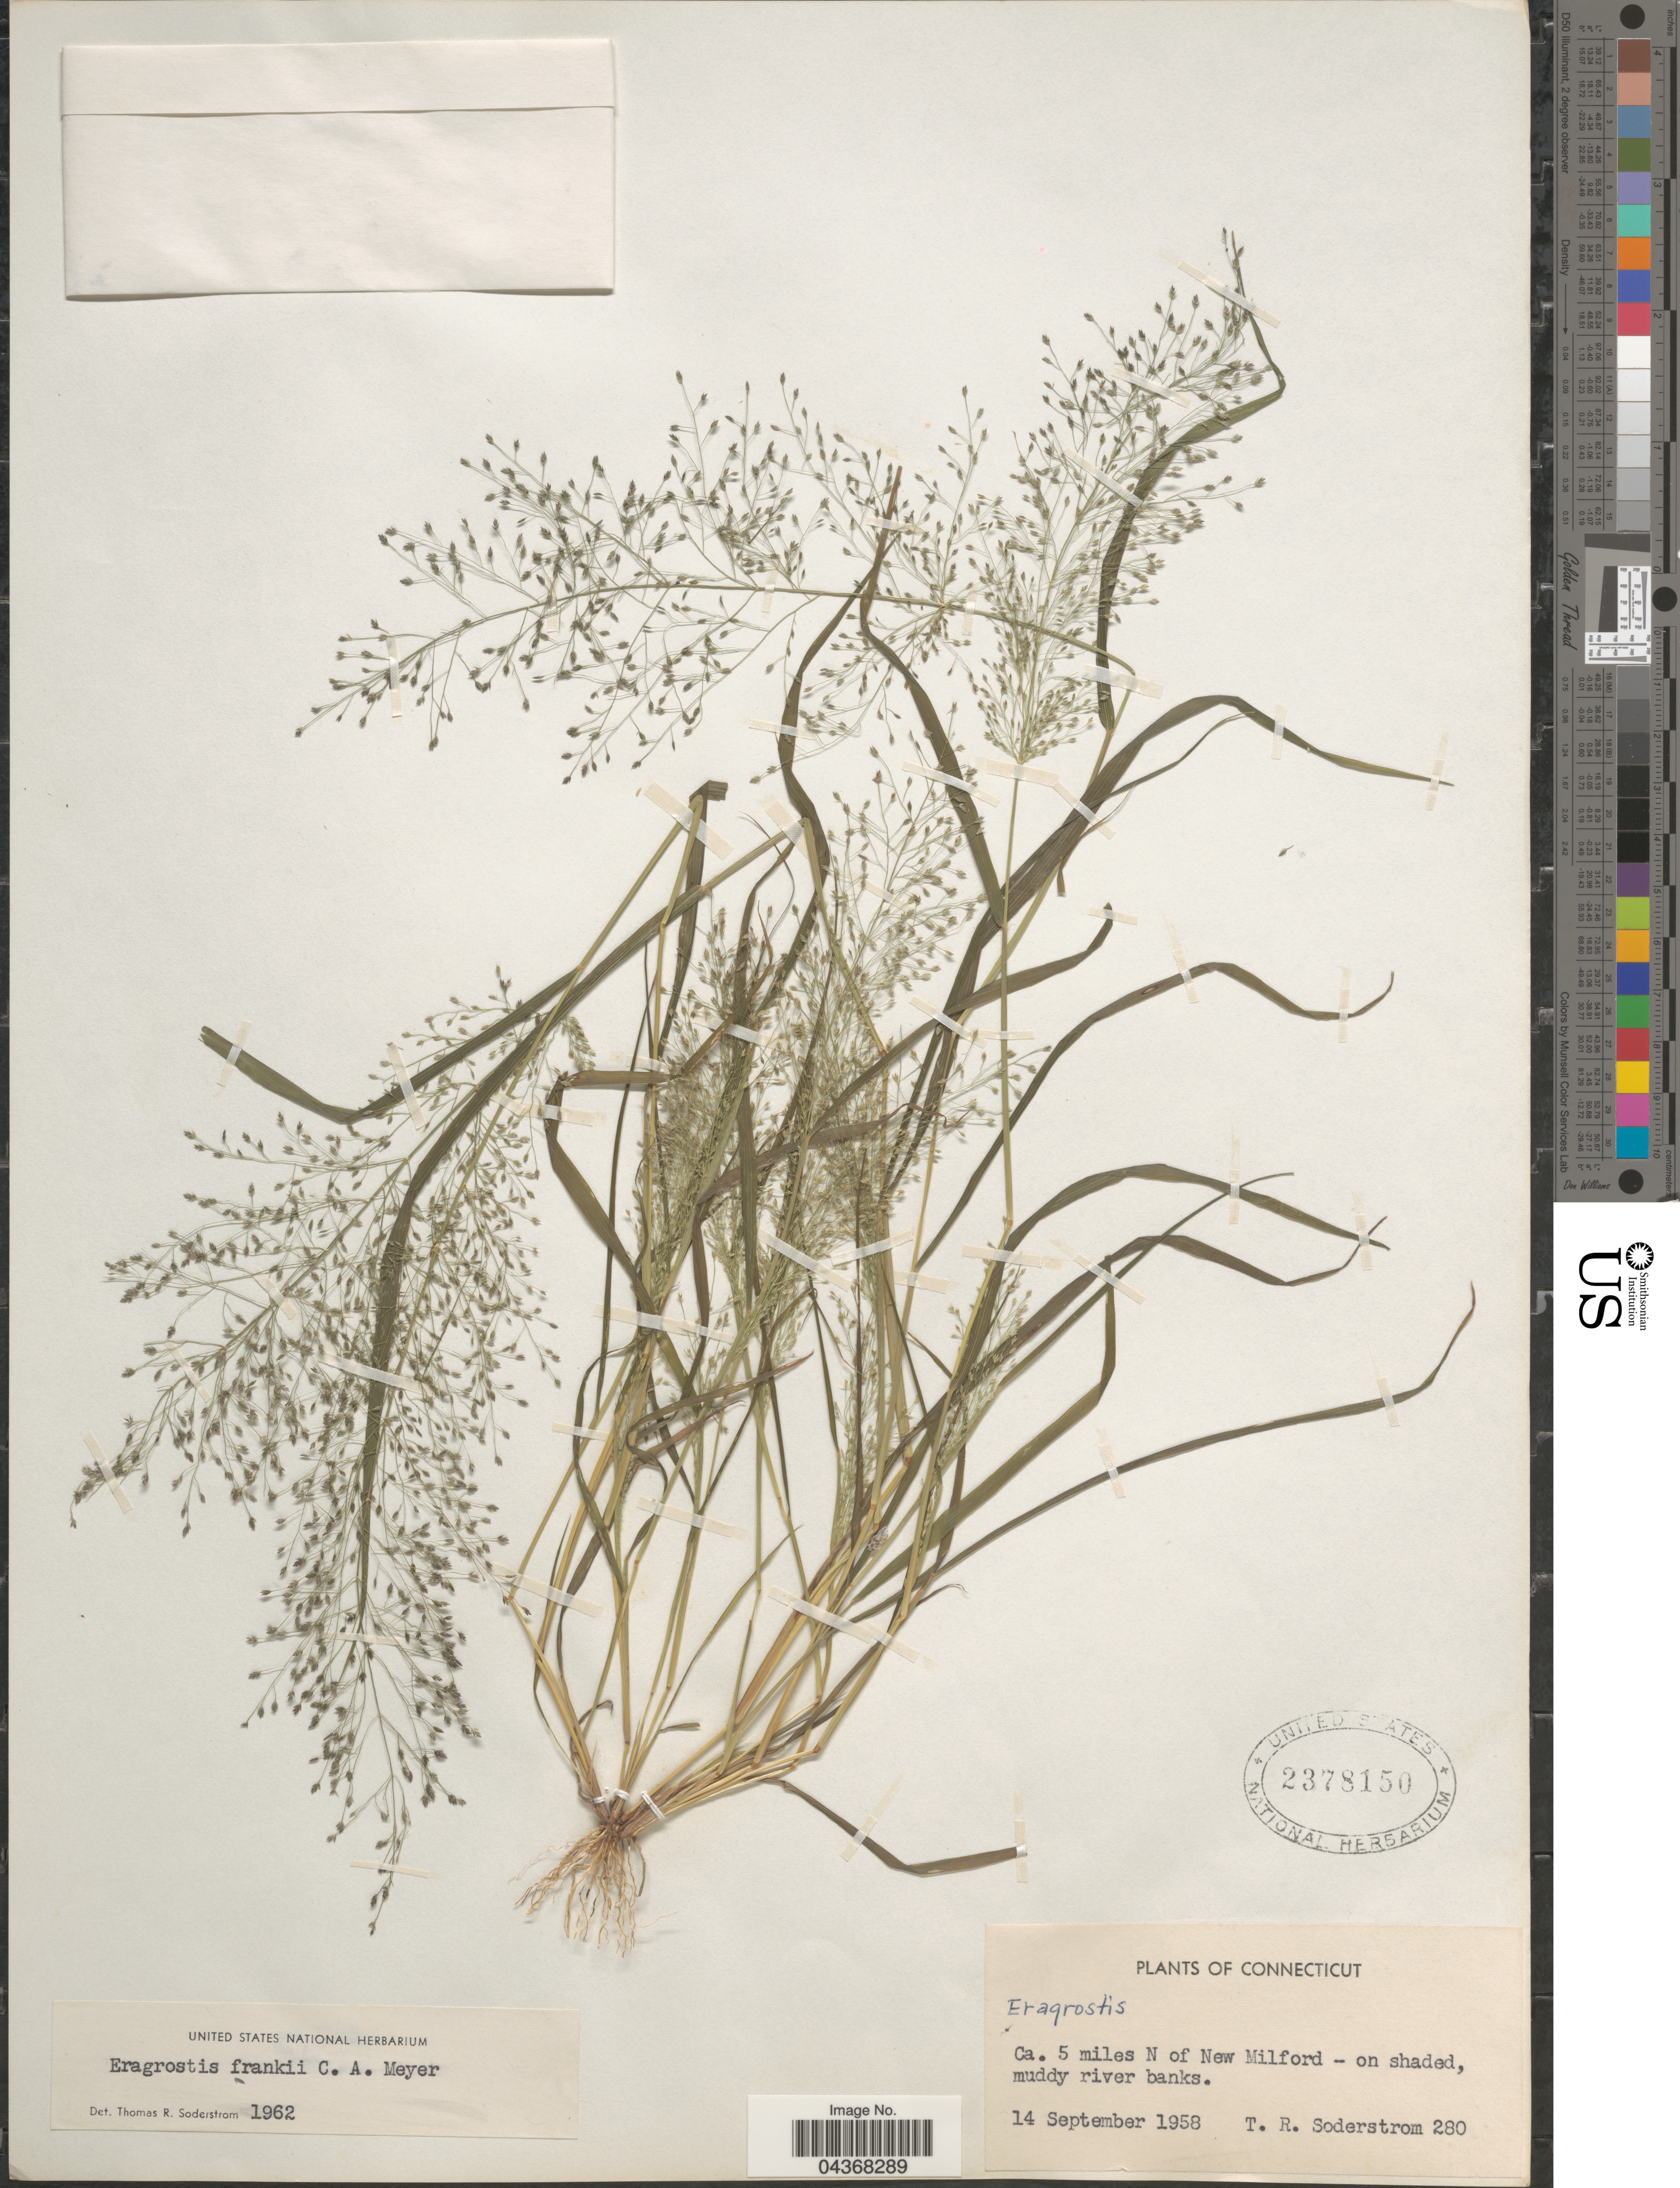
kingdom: Plantae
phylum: Tracheophyta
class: Liliopsida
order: Poales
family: Poaceae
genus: Eragrostis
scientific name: Eragrostis frankii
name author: C.A. Mey. ex Steud.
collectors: T. R. Soderstrom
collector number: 280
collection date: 1958-09-14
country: United States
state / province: Connecticut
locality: Ca. 5 miles N of New Milford - on shaded, muddy river banks.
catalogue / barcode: US 2378150